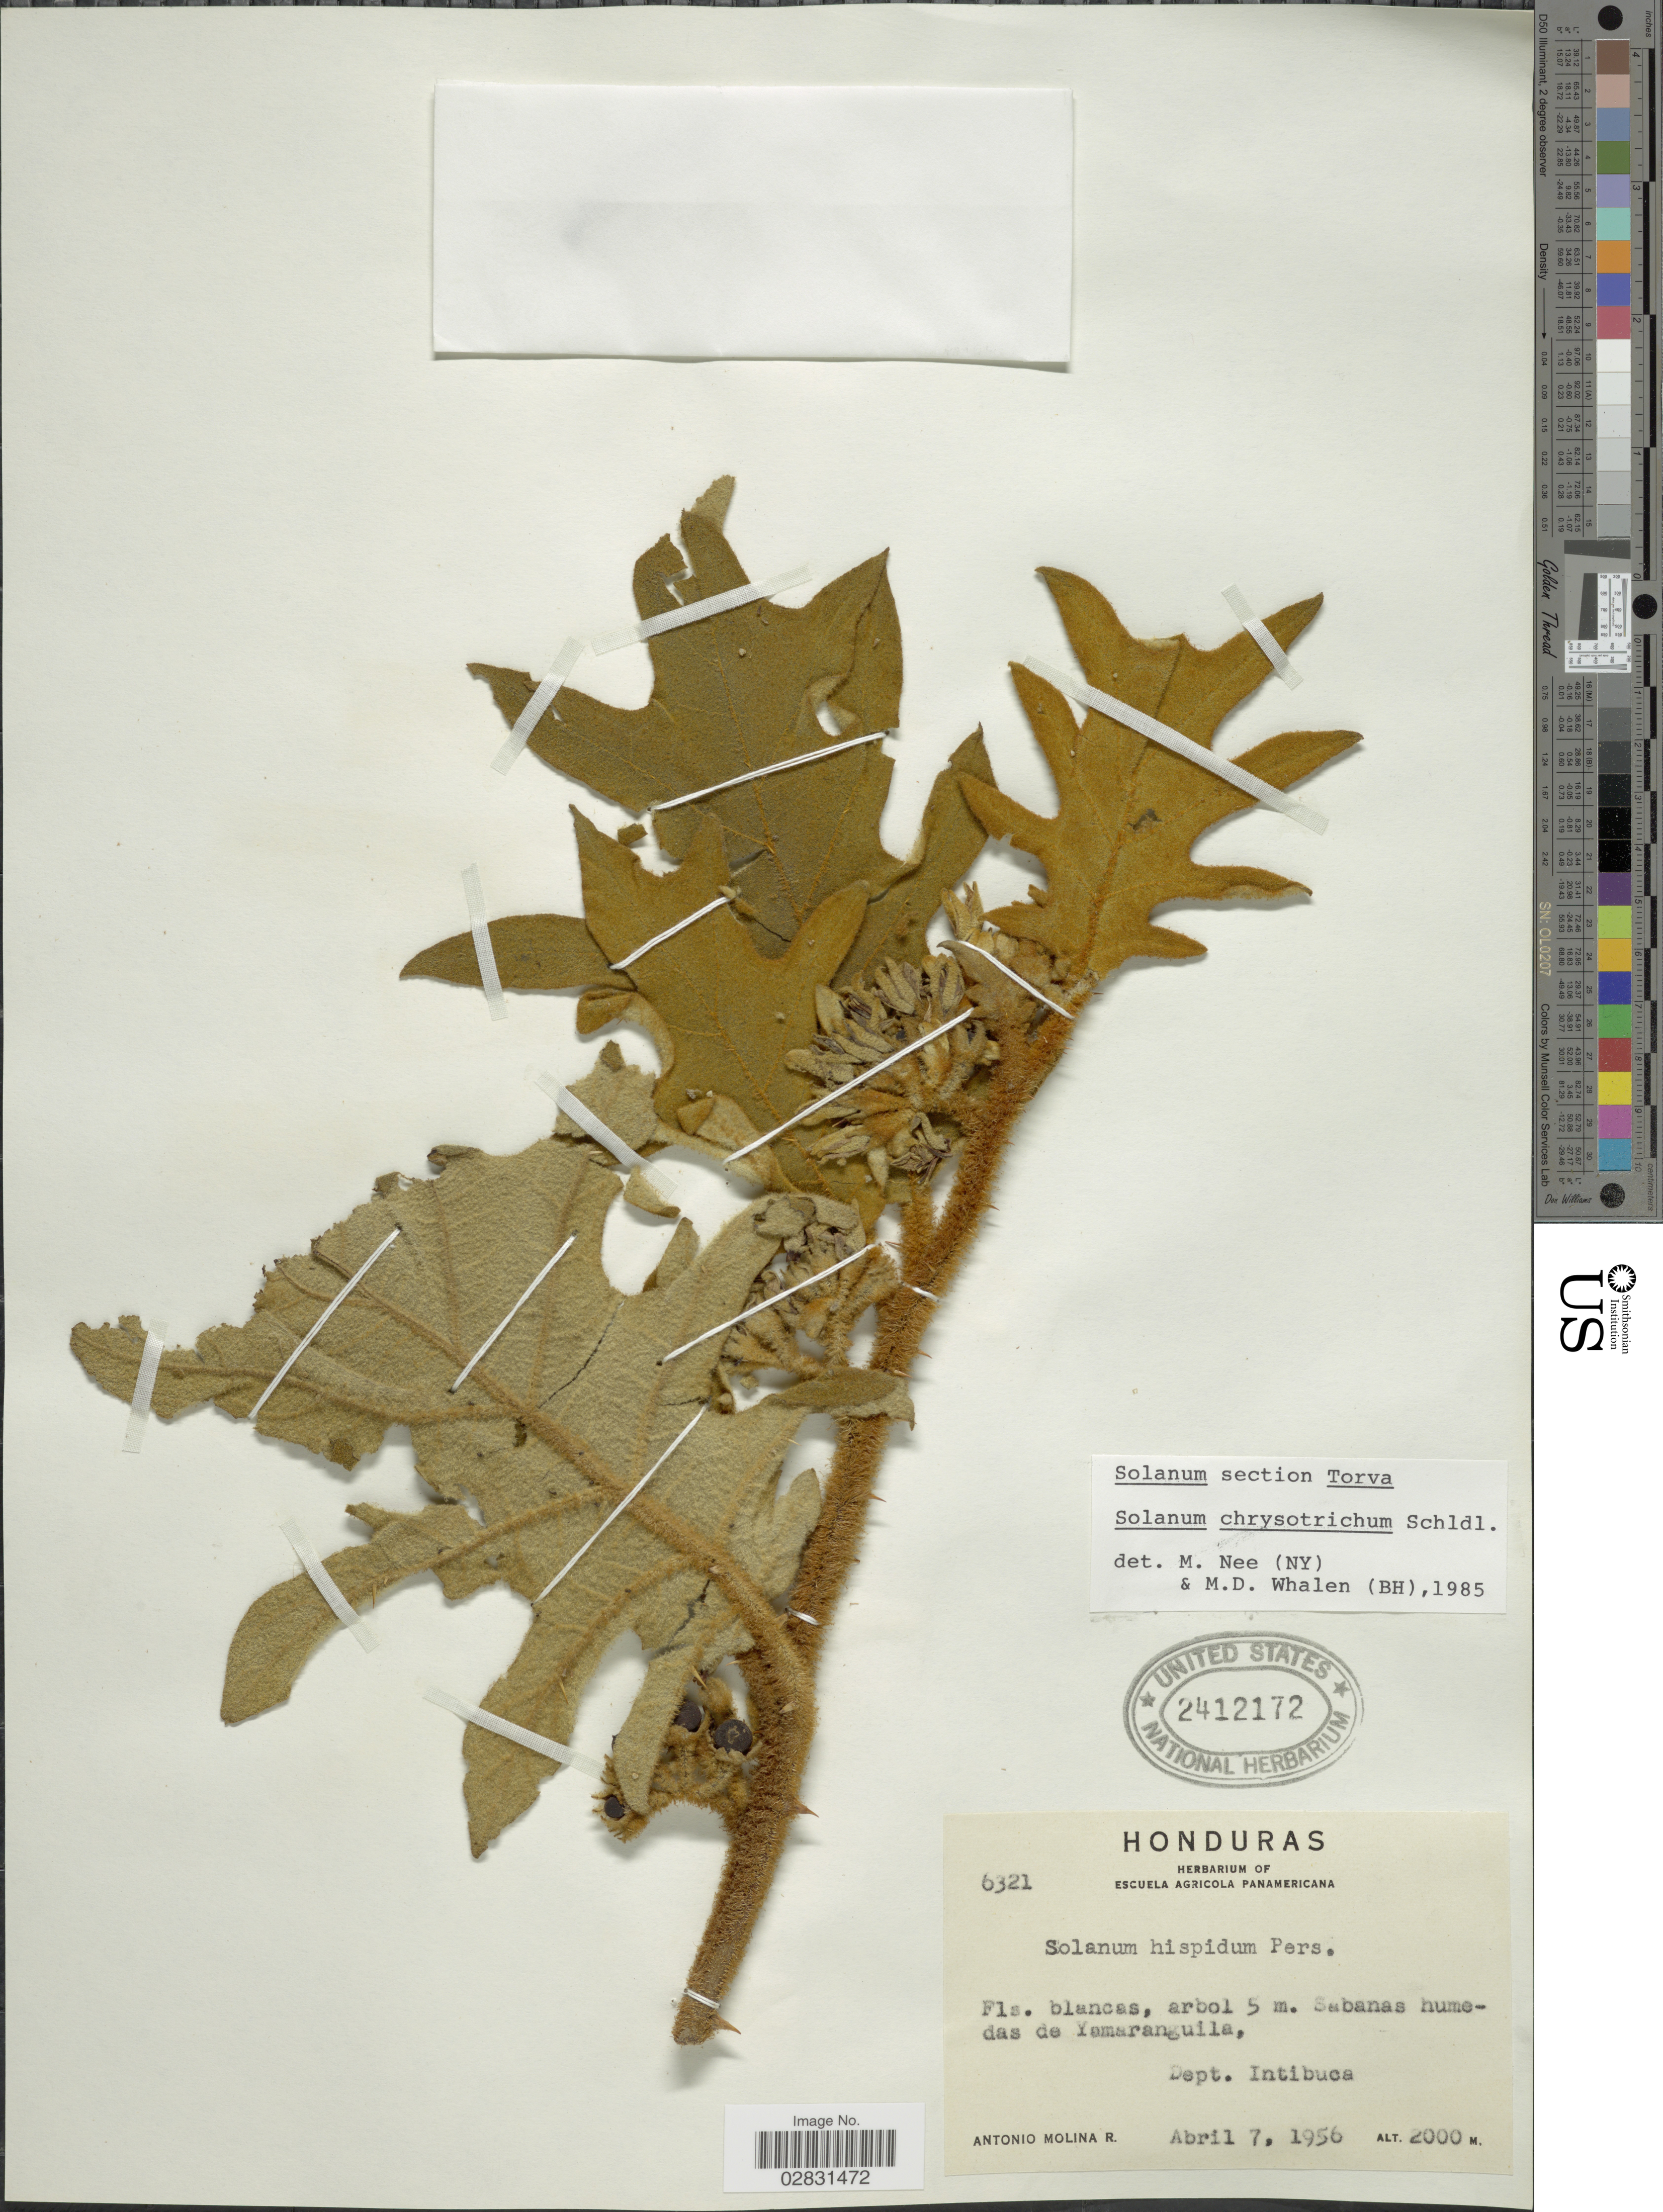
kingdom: Plantae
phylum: Tracheophyta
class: Magnoliopsida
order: Solanales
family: Solanaceae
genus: Solanum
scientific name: Solanum chrysotrichum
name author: Schltdl.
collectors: A. Molina R.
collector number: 6321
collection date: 1956-04-07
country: Honduras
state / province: Intibuca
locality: Sabanas humedas de Yamaranguilla, Dept. Intibuca.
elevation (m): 2000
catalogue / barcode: US 2412172